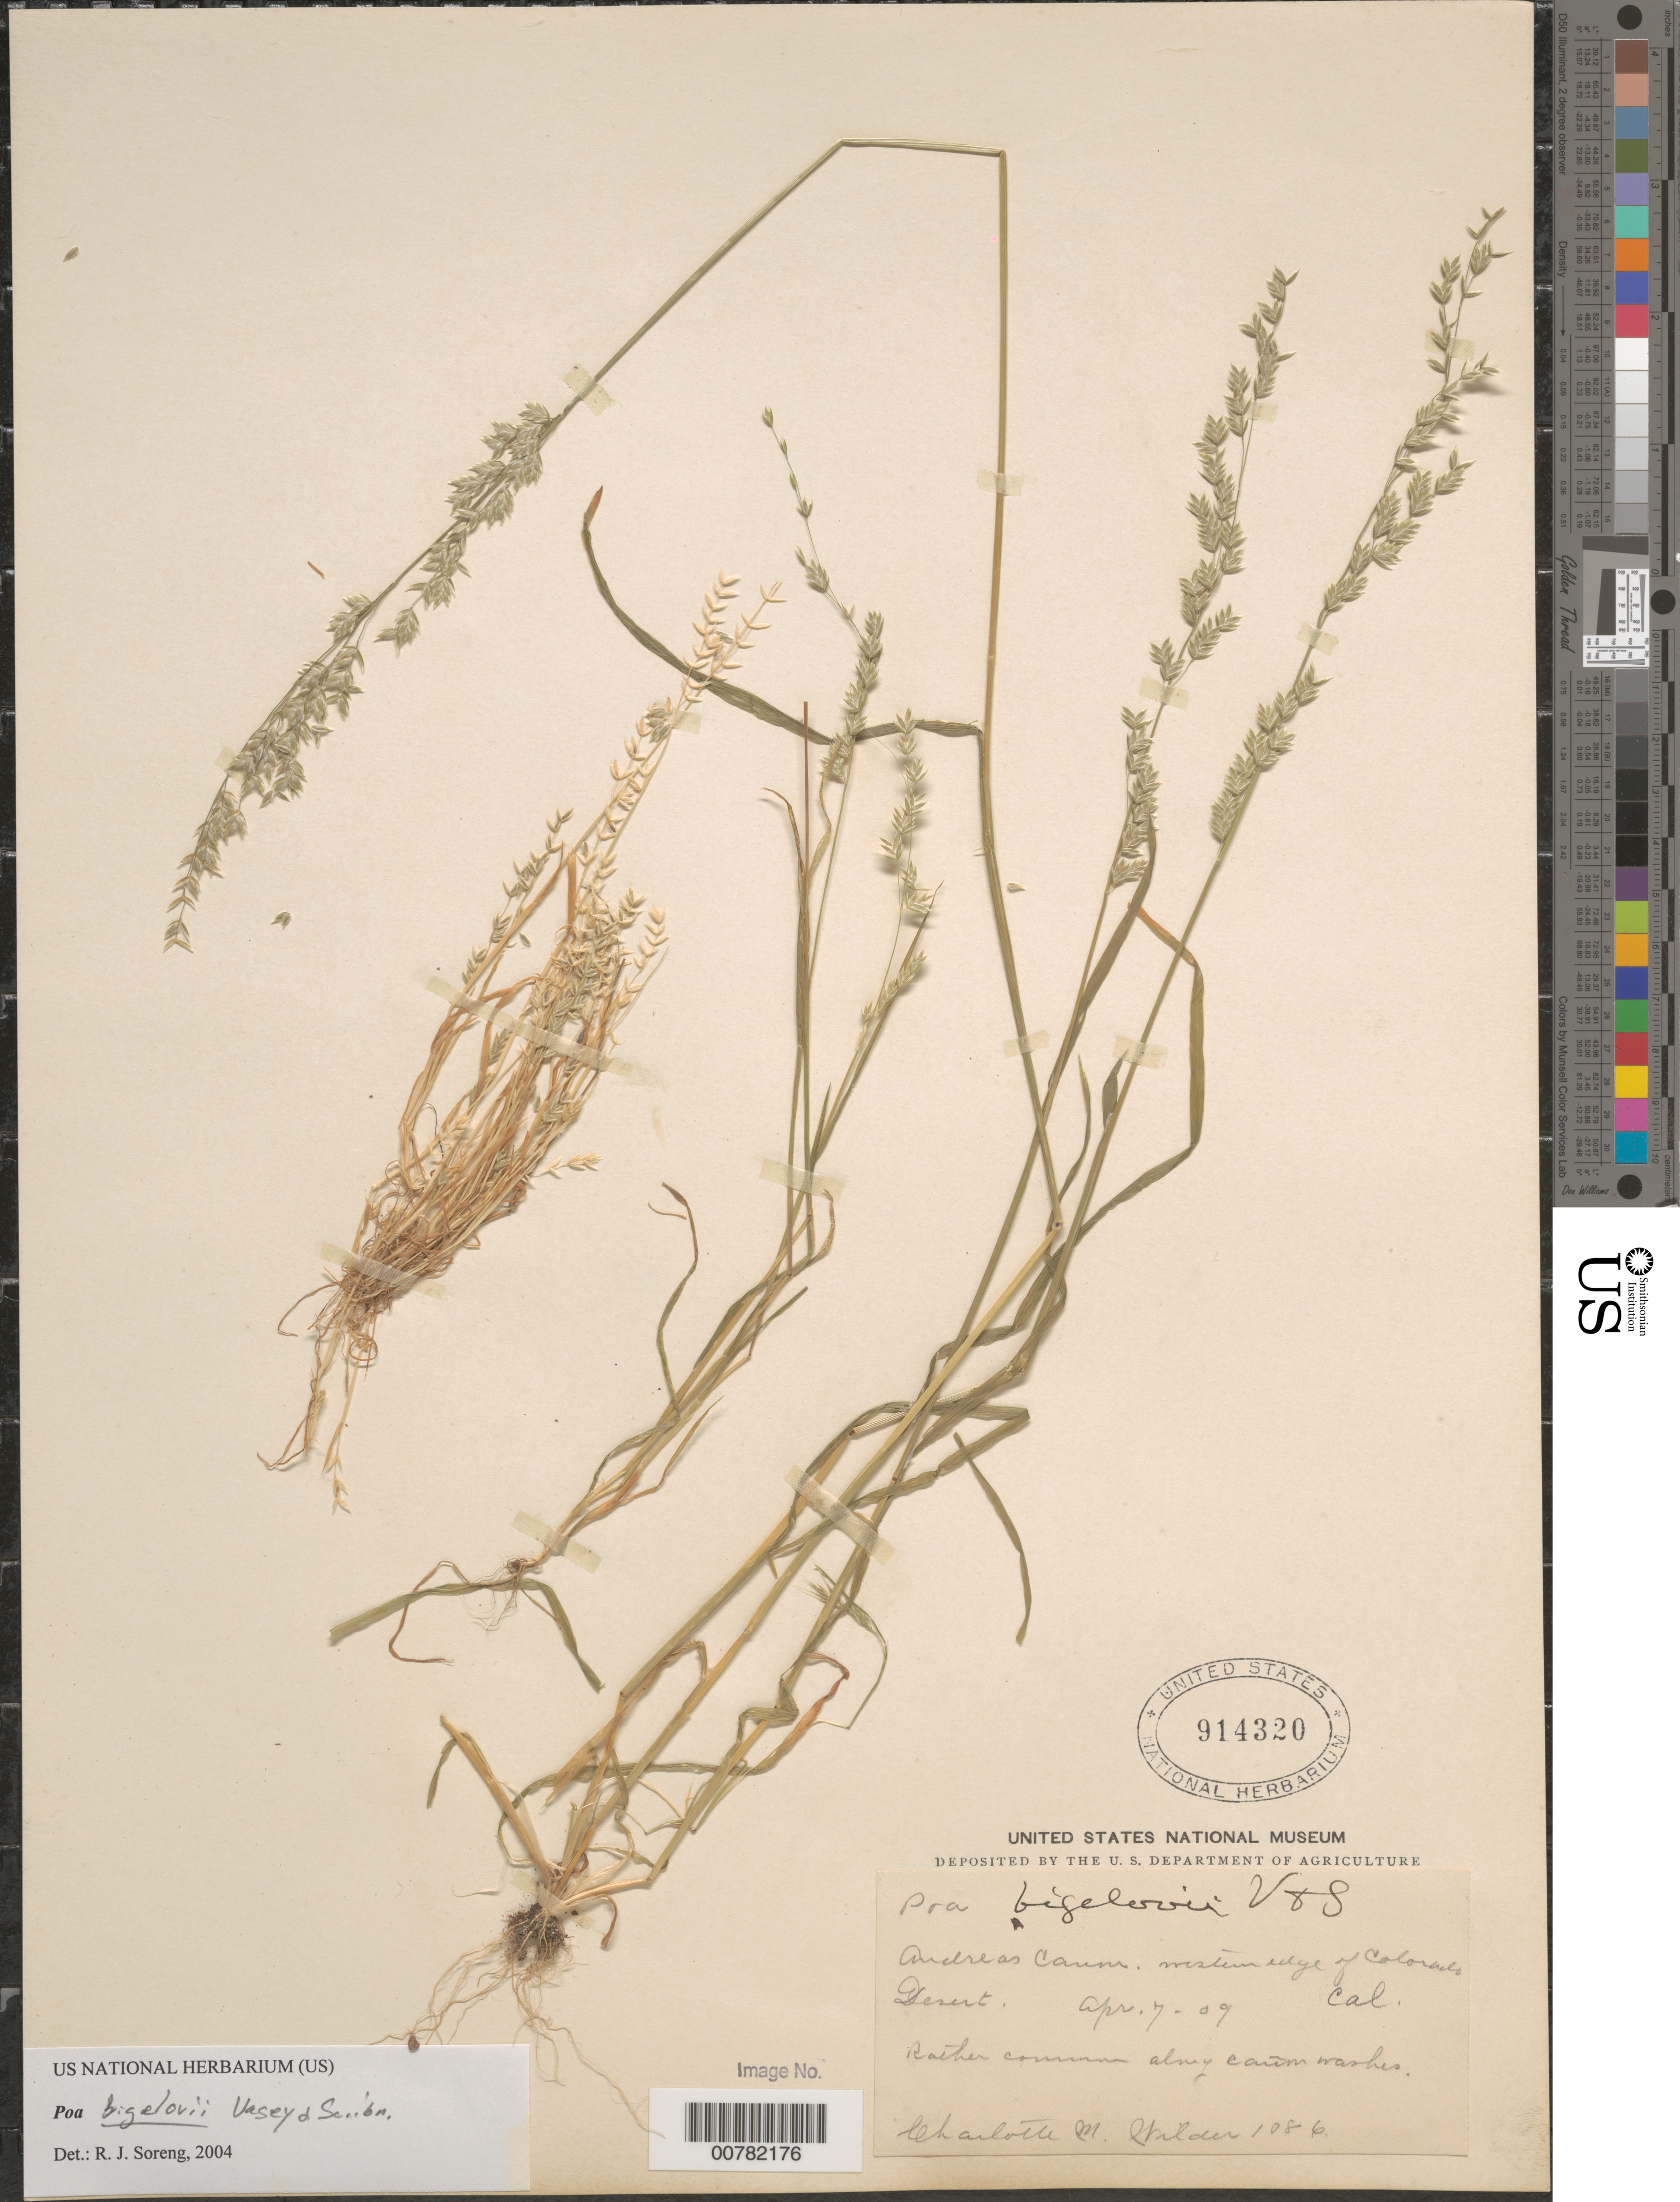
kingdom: Plantae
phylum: Tracheophyta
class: Liliopsida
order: Poales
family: Poaceae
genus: Poa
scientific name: Poa bigelovii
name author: Vasey & Scribn.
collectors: C. Wilder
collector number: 1086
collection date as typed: Transcribed d/m/y: 7/4/9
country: United States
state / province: California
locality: Andreas Canon. western edge of Colorado Desert. Along cañon washes.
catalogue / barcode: US 914320